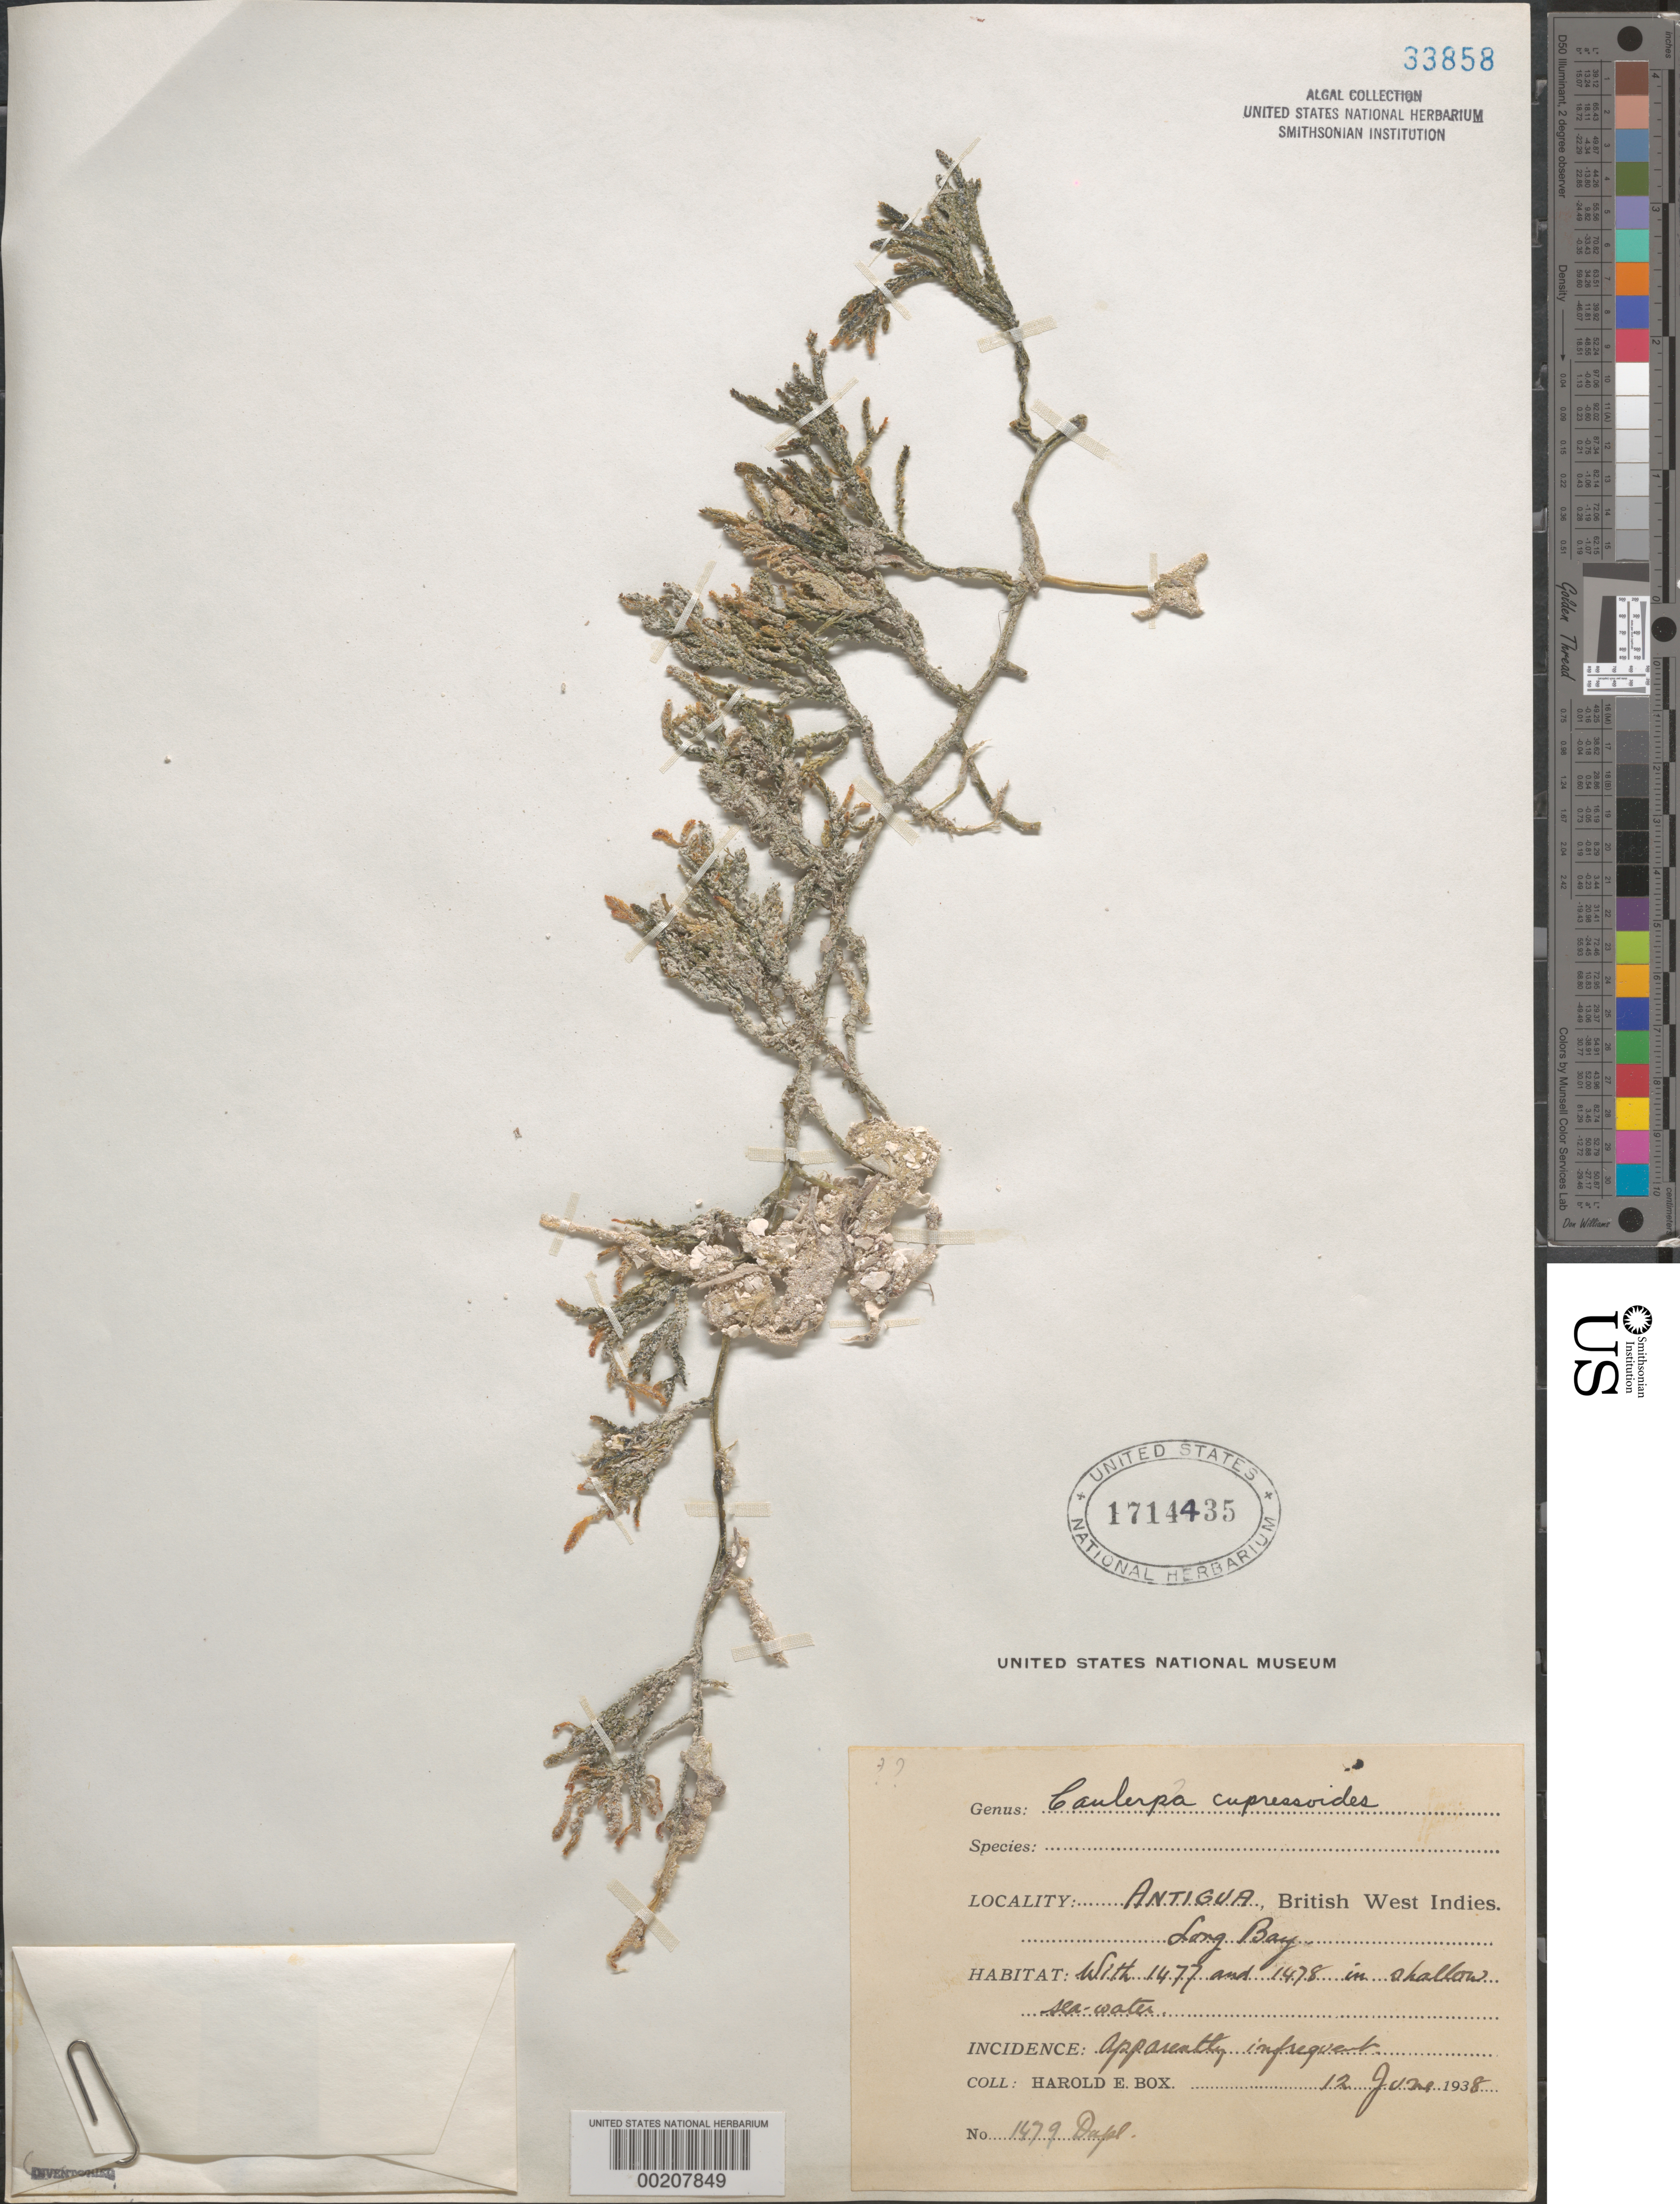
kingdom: Plantae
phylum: Chlorophyta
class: Ulvophyceae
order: Bryopsidales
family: Caulerpaceae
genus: Caulerpa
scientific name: Caulerpa cupressoides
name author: (Vahl) C. Agardh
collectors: H. E. Box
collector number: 1479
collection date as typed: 12 Jun 1938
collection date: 1938-06-12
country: Antigua and Barbuda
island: Antigua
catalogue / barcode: US 33858